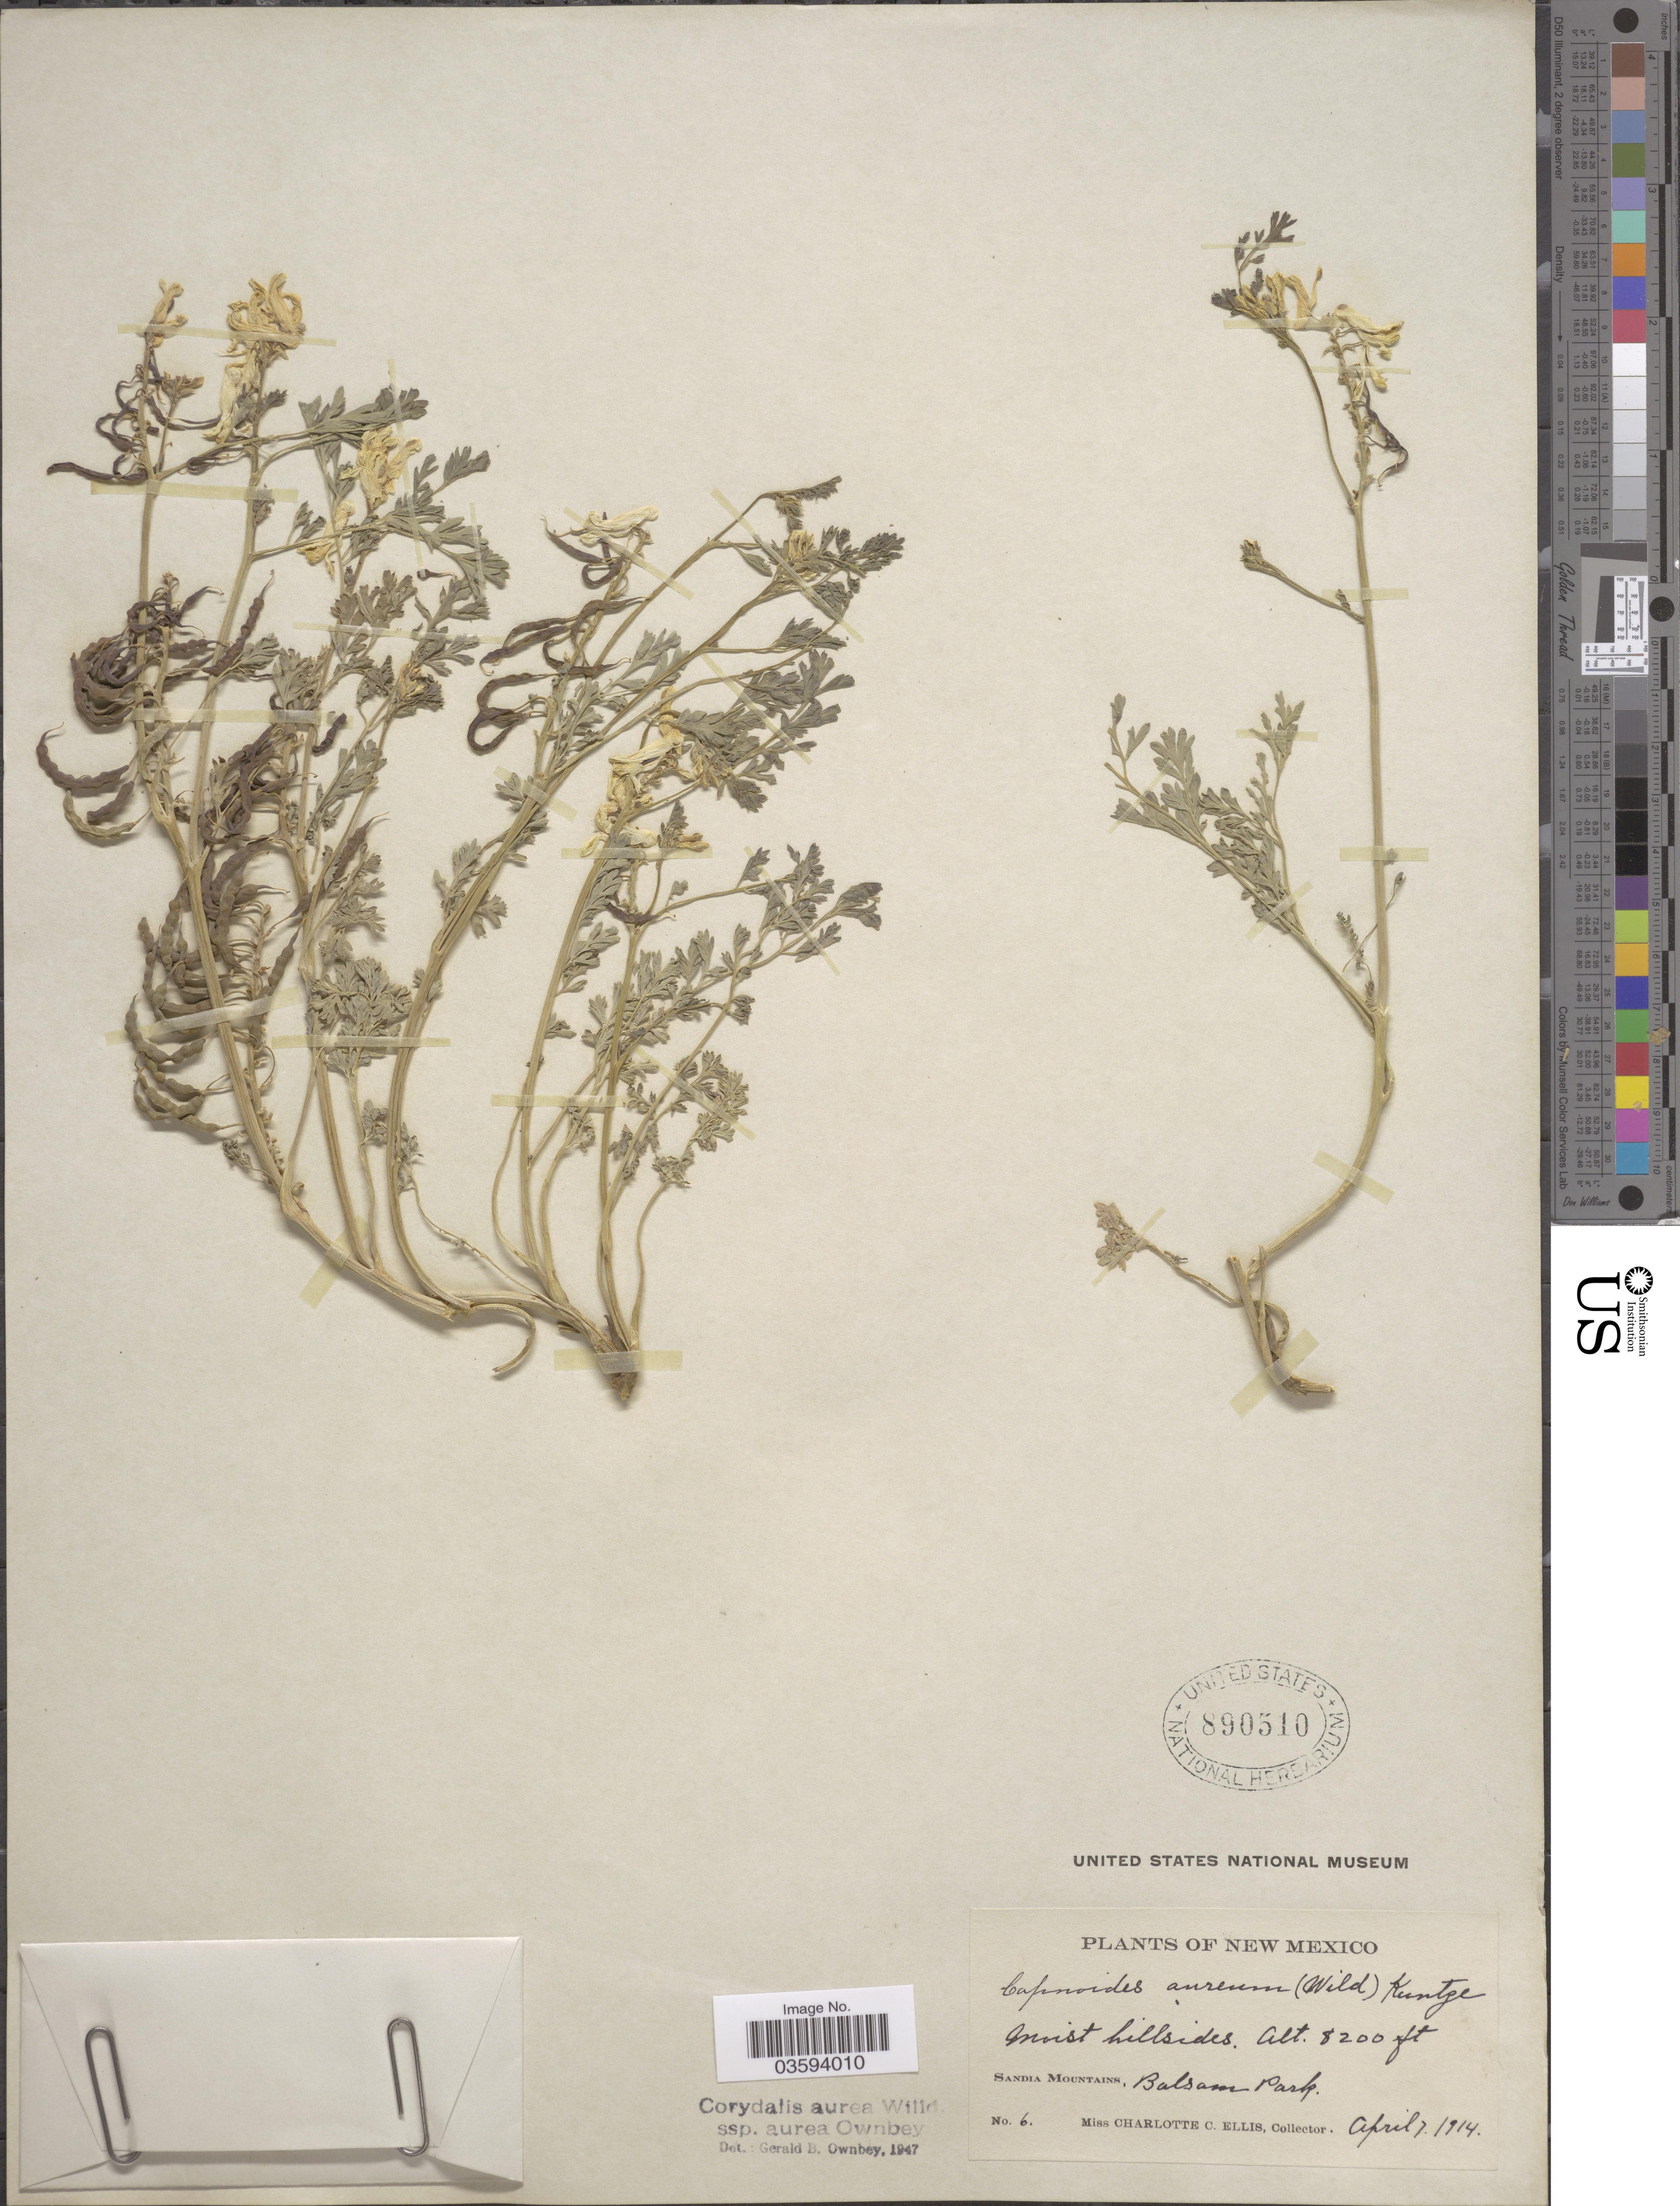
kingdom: Plantae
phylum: Tracheophyta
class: Magnoliopsida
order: Ranunculales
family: Papaveraceae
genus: Corydalis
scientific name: Corydalis aurea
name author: Willd.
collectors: C. C. Ellis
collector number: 6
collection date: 1914-04-07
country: United States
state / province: New Mexico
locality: Sandia Mountains, Balsam Park.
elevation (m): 2499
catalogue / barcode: US 890510